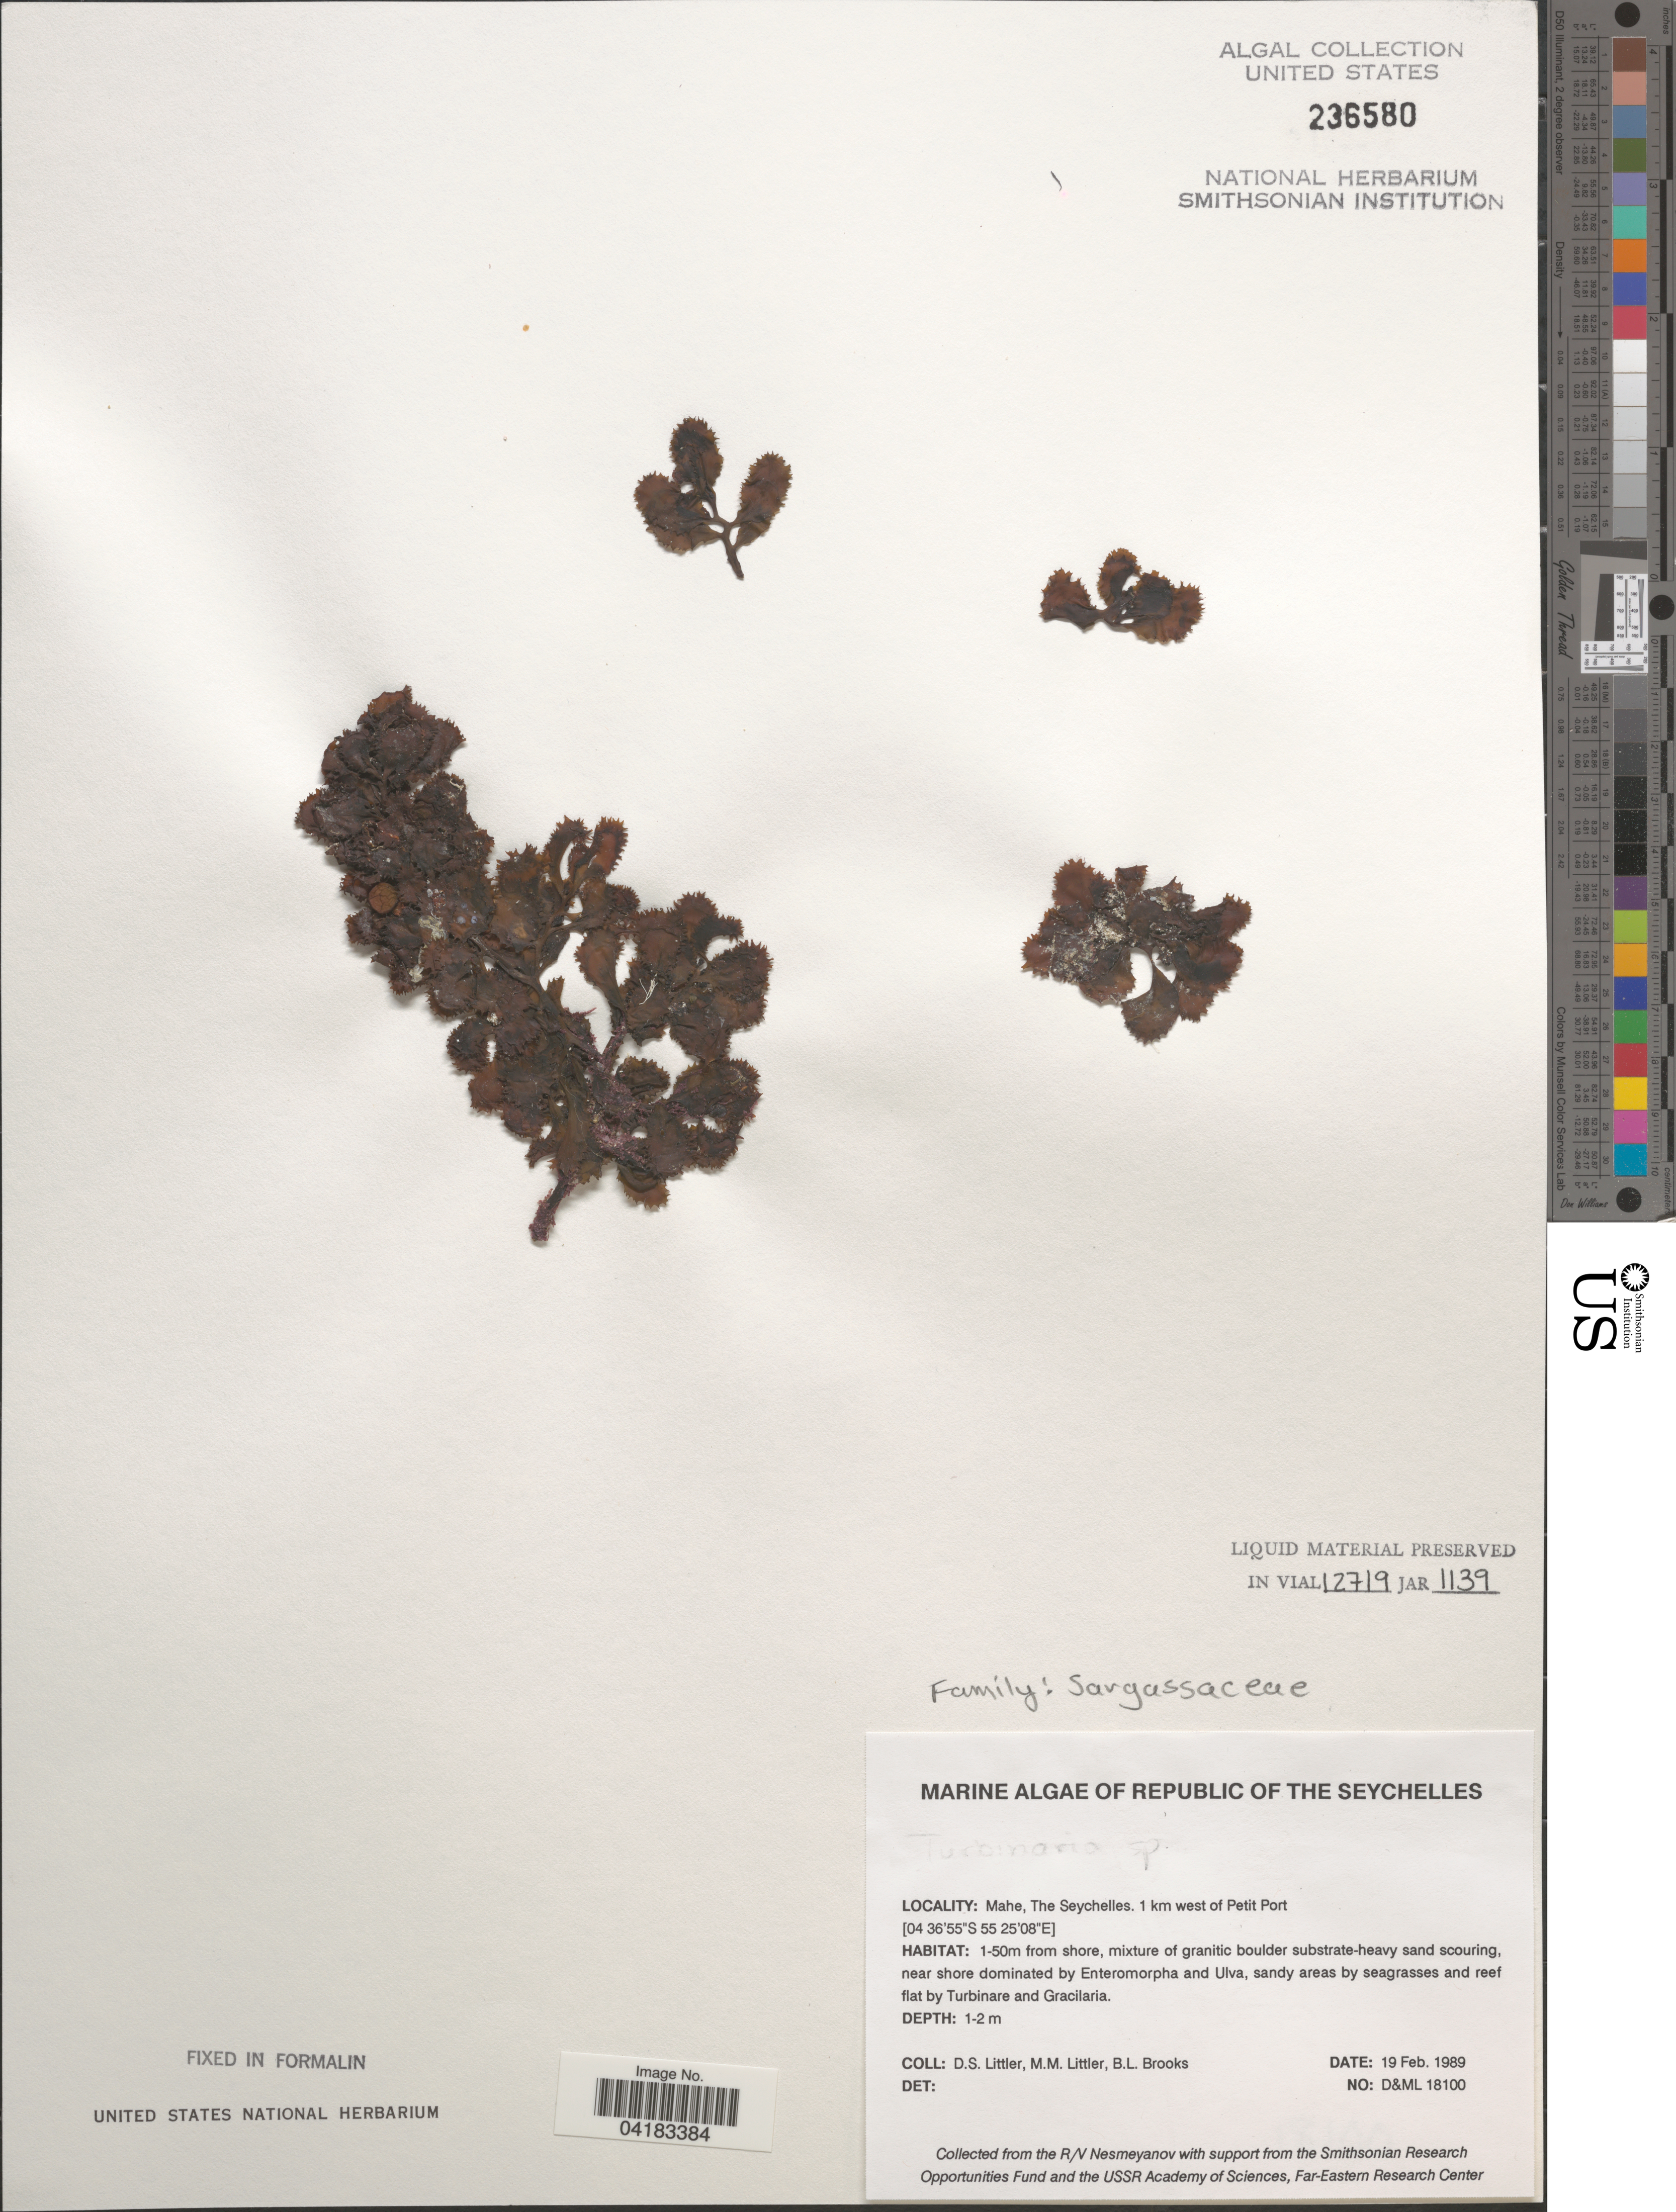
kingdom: Chromista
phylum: Ochrophyta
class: Phaeophyceae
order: Fucales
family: Sargassaceae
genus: Turbinaria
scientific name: Turbinaria sp.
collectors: D. S. Littler & B. Brooks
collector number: D&ML18100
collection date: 1989-02-19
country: Seychelles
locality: The Seychelles. Mahe, The Seychelles, 1 km west of Petit Port.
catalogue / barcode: US 236580